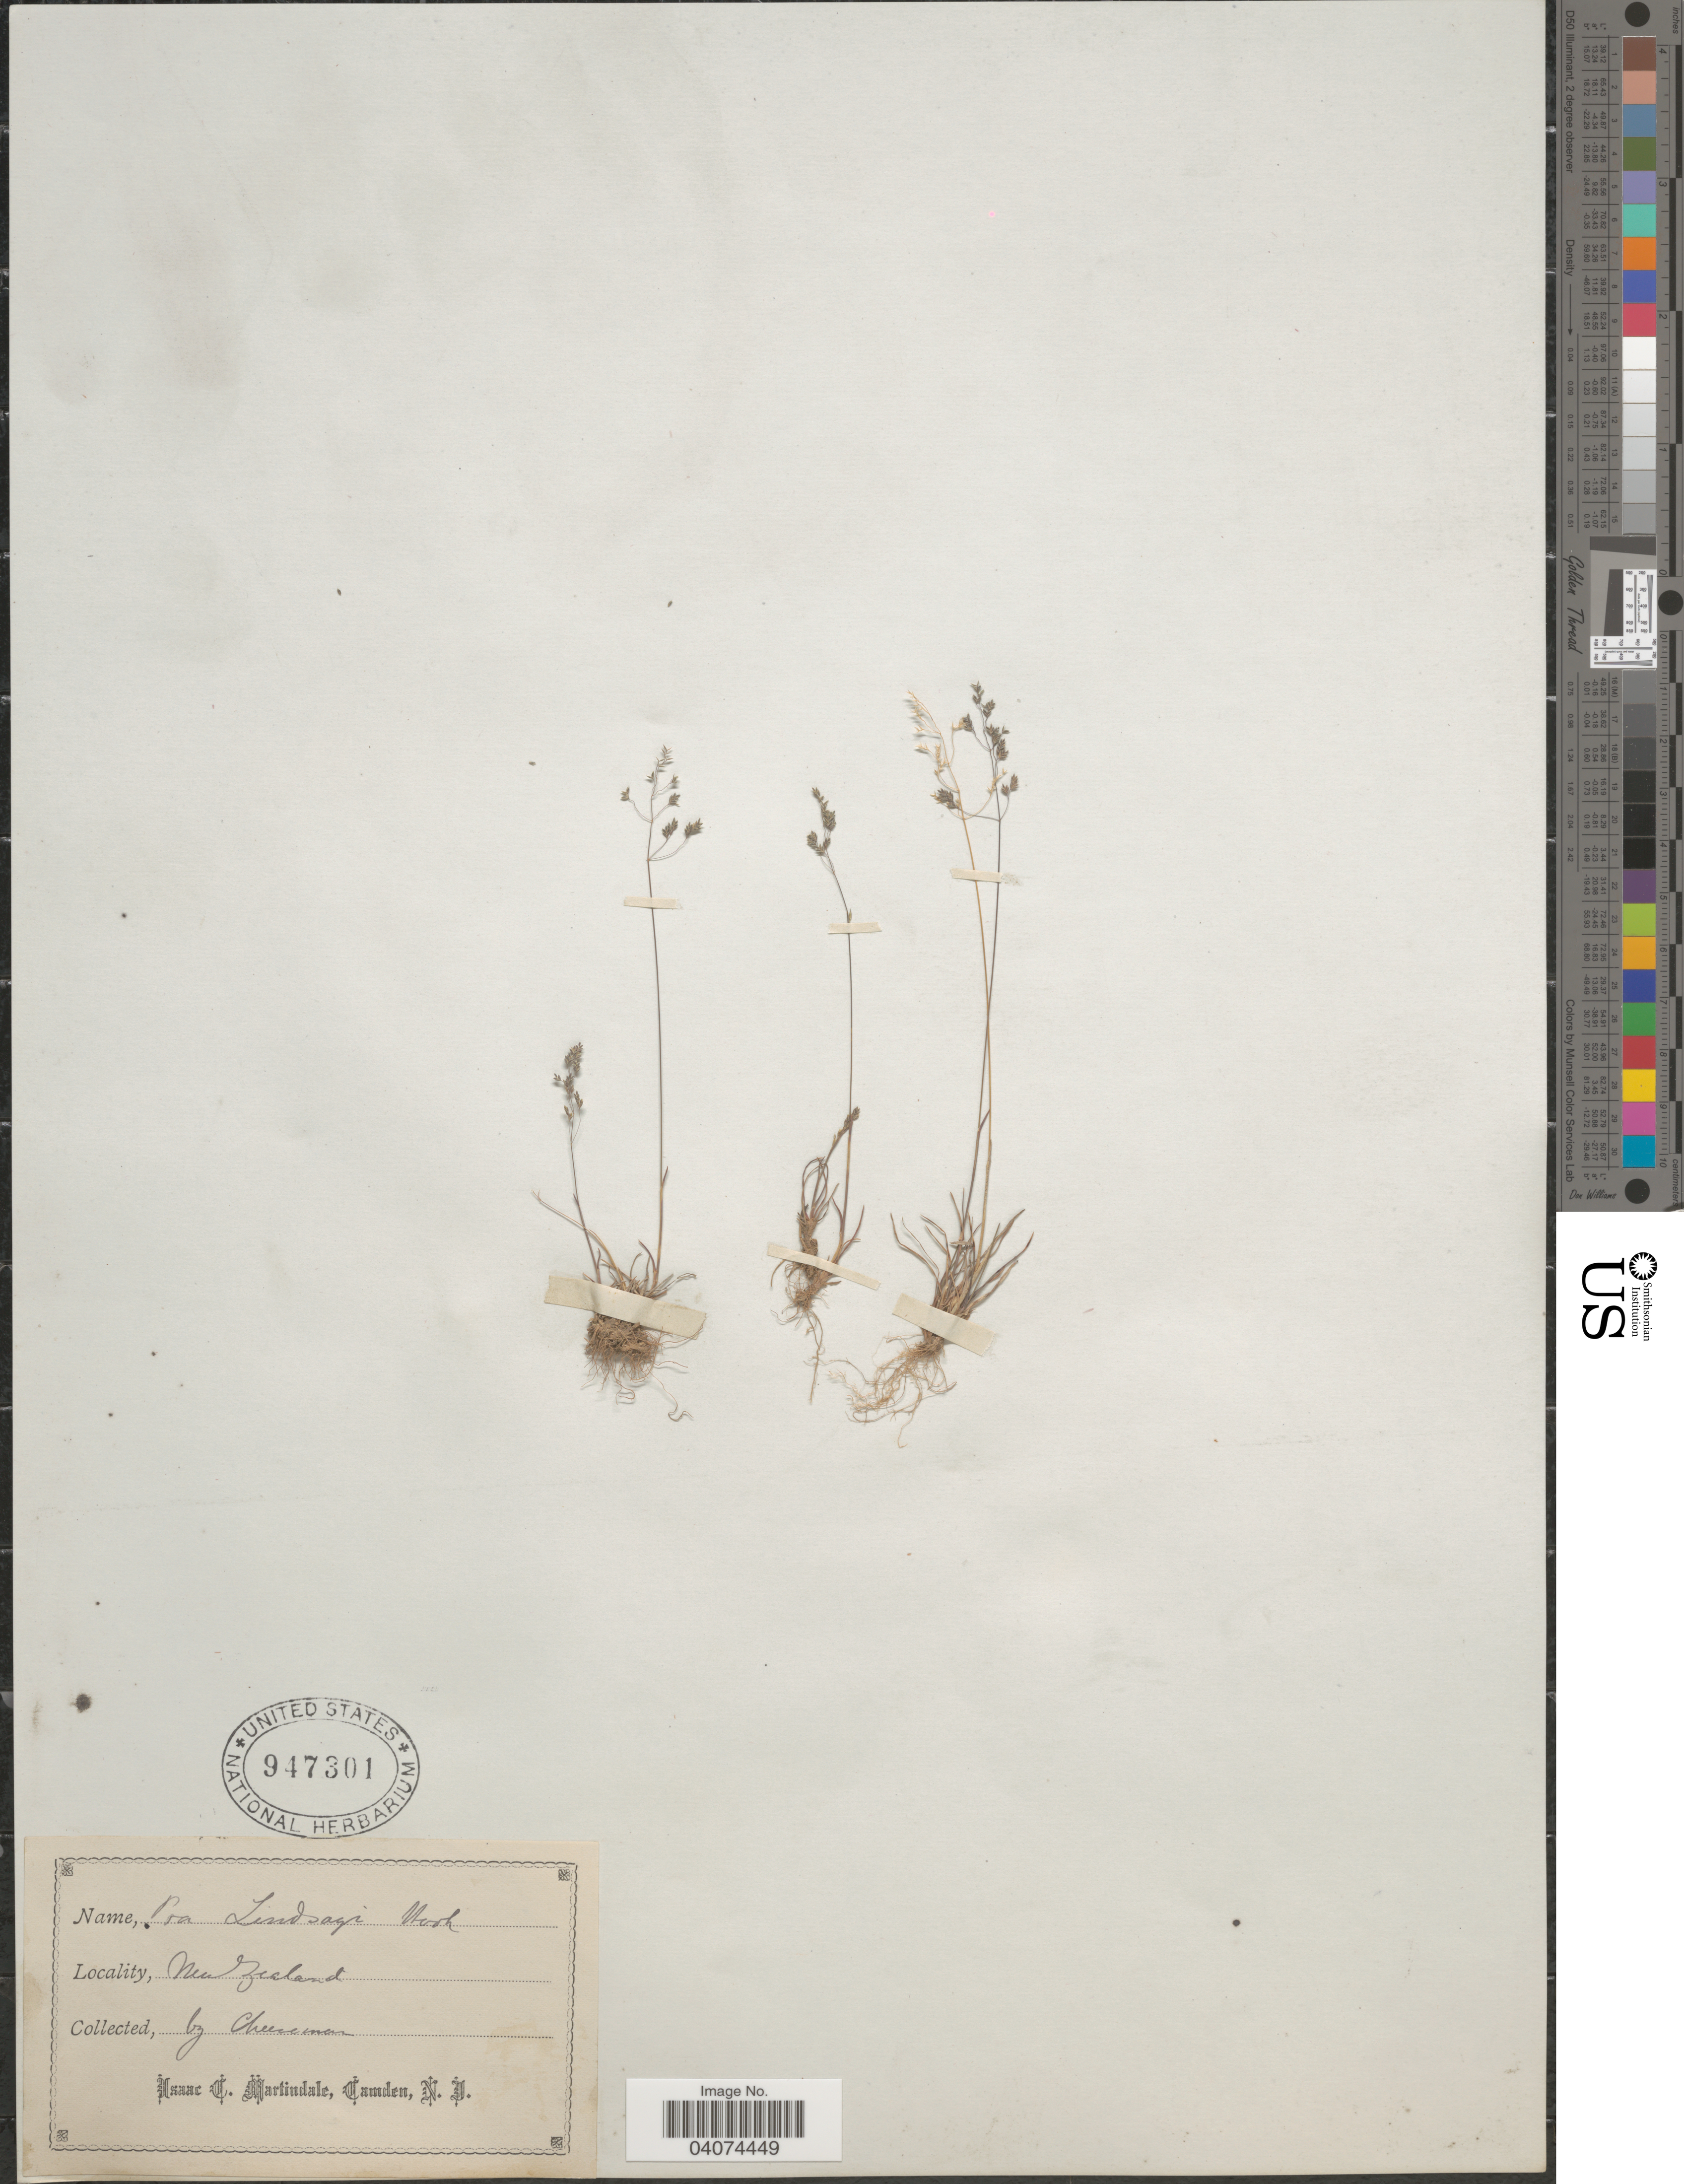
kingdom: Plantae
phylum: Tracheophyta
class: Liliopsida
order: Poales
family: Poaceae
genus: Poa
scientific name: Poa lindsayi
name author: Hook. f.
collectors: Cheeseman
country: New Zealand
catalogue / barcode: US 947301